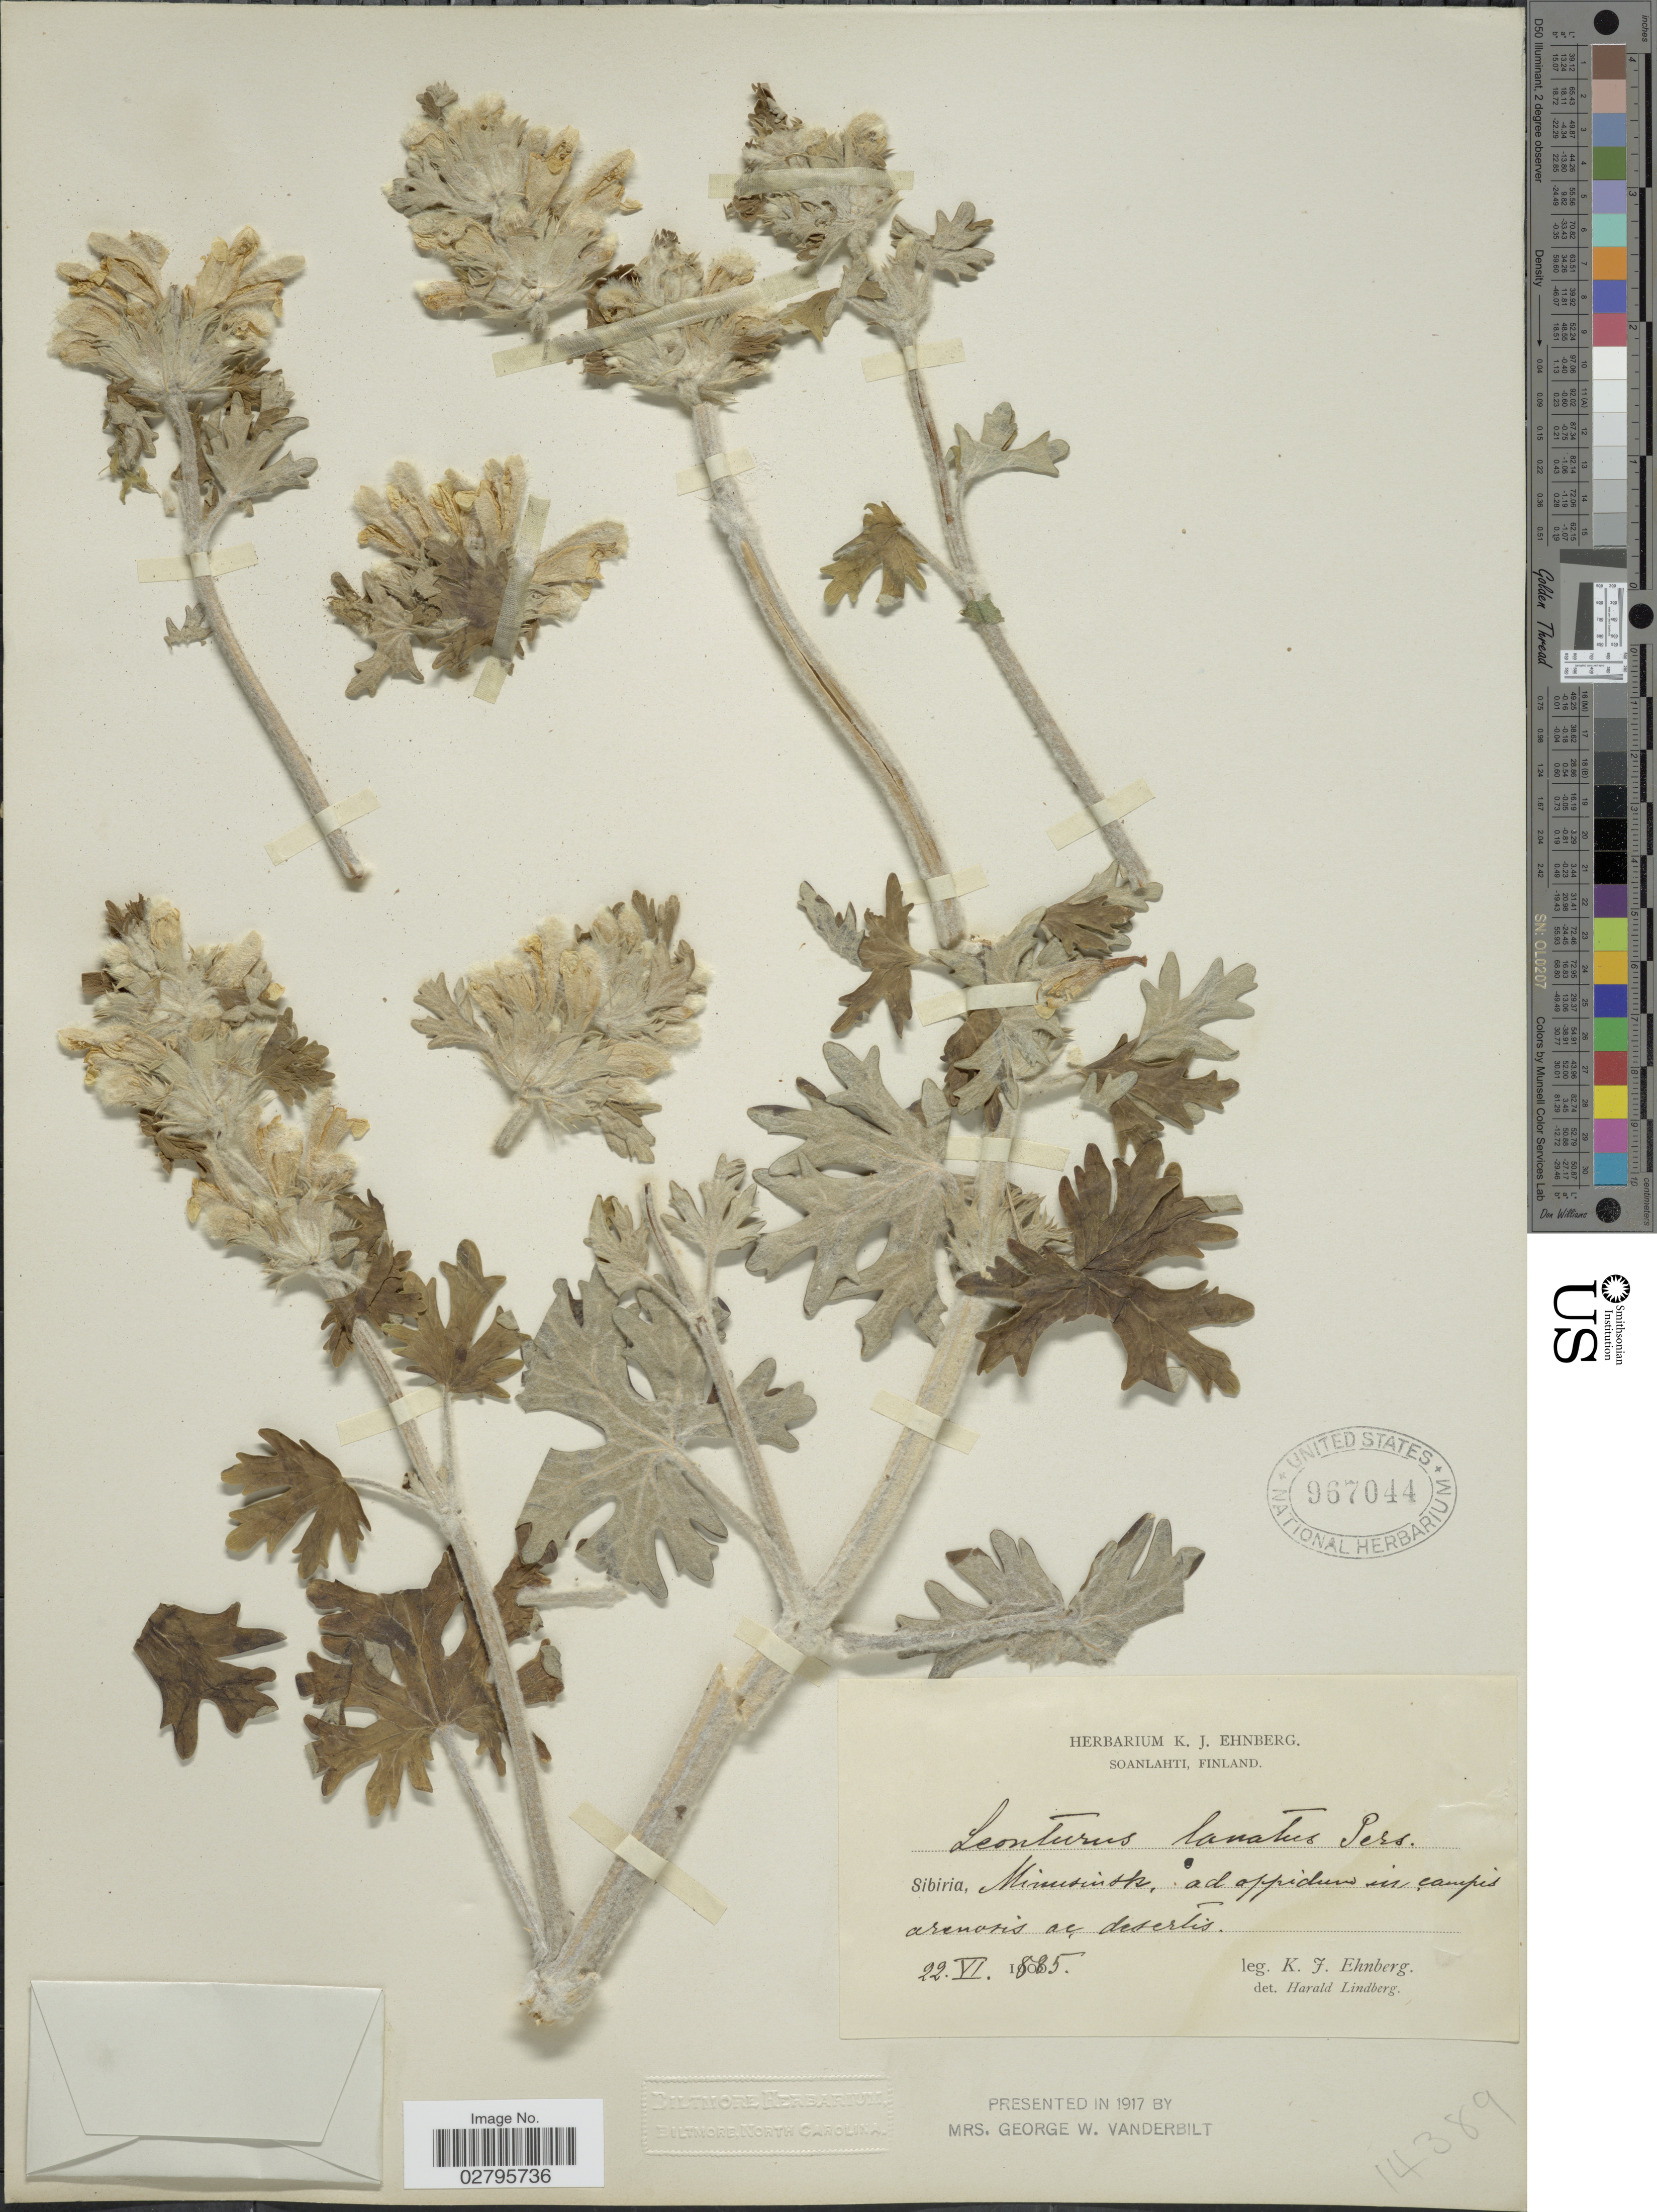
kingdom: Plantae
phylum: Tracheophyta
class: Magnoliopsida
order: Lamiales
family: Lamiaceae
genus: Panzerina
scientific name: Panzerina lanata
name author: (L.) Soják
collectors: K. Ehnberg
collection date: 1885-06-22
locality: Sibiria, Minisinsk [interpreted]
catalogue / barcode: US 967044